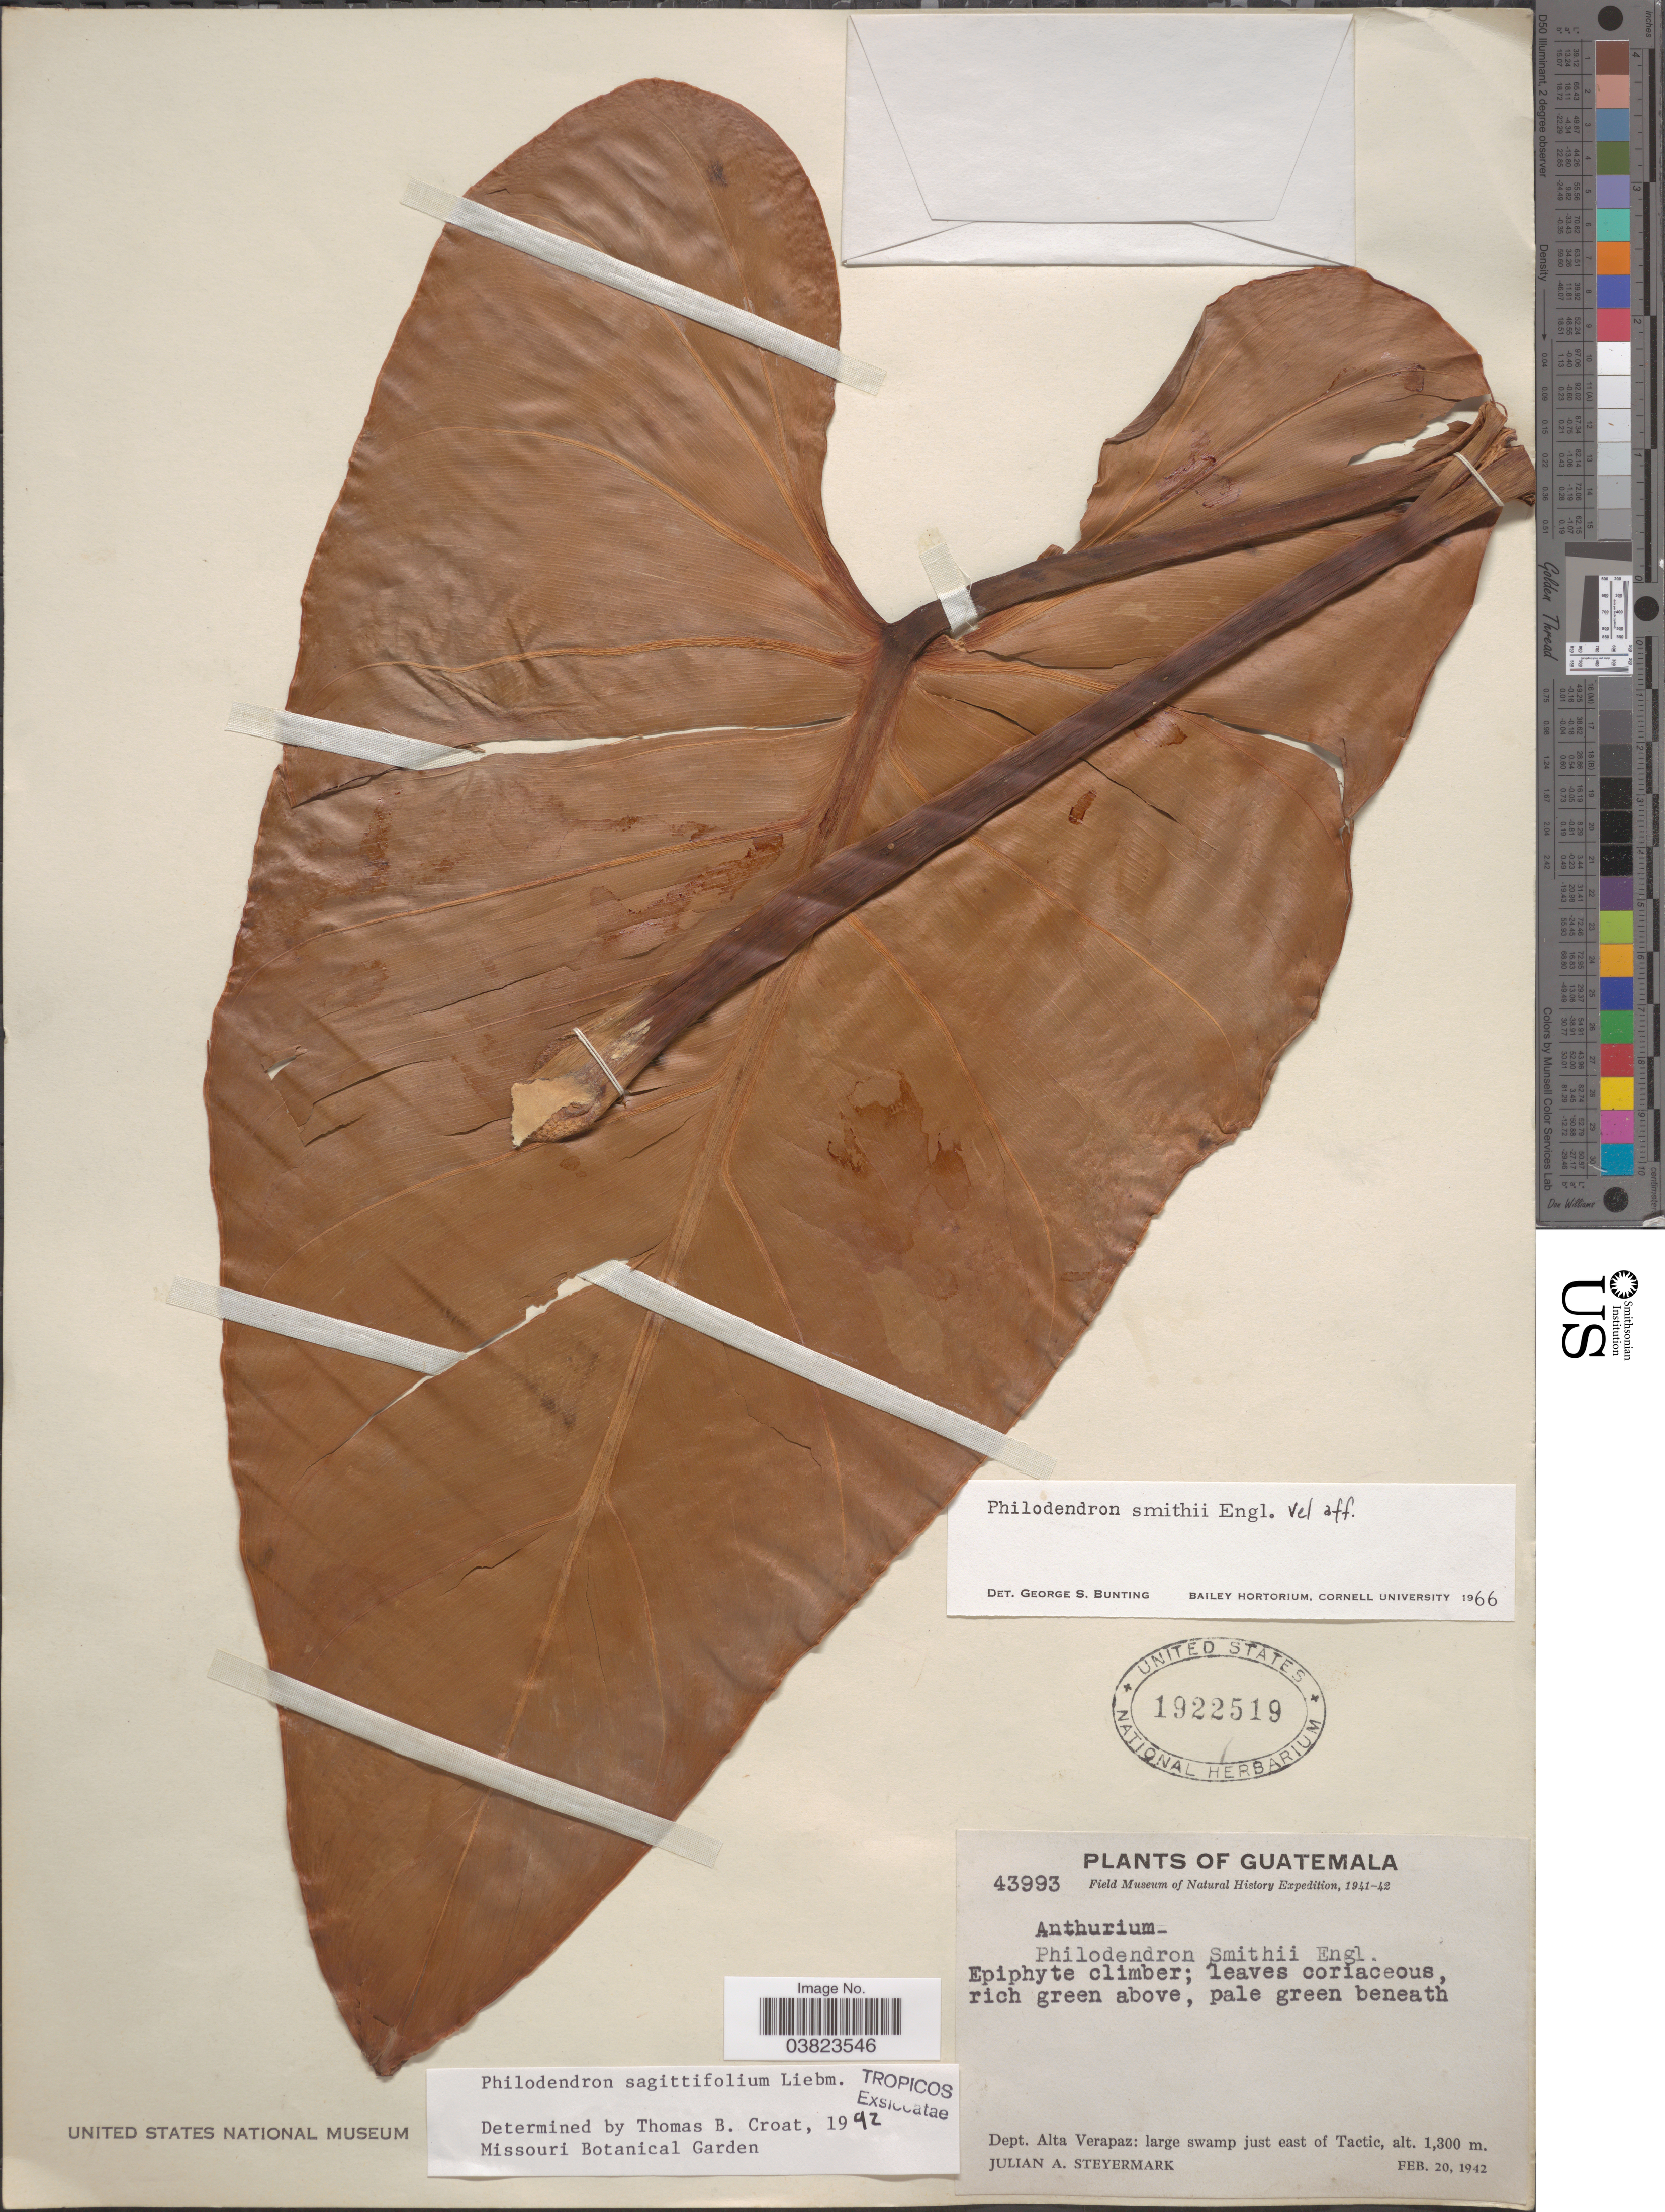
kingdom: Plantae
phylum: Tracheophyta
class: Liliopsida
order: Alismatales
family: Araceae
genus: Philodendron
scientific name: Philodendron sagittifolium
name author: Liebm.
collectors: J. Steyermark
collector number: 43993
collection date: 1942-02-20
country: Guatemala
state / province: Alta Verapaz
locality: Dept. Alta Verapaz: large swamp just east of tactic.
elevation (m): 1300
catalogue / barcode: US 1922519